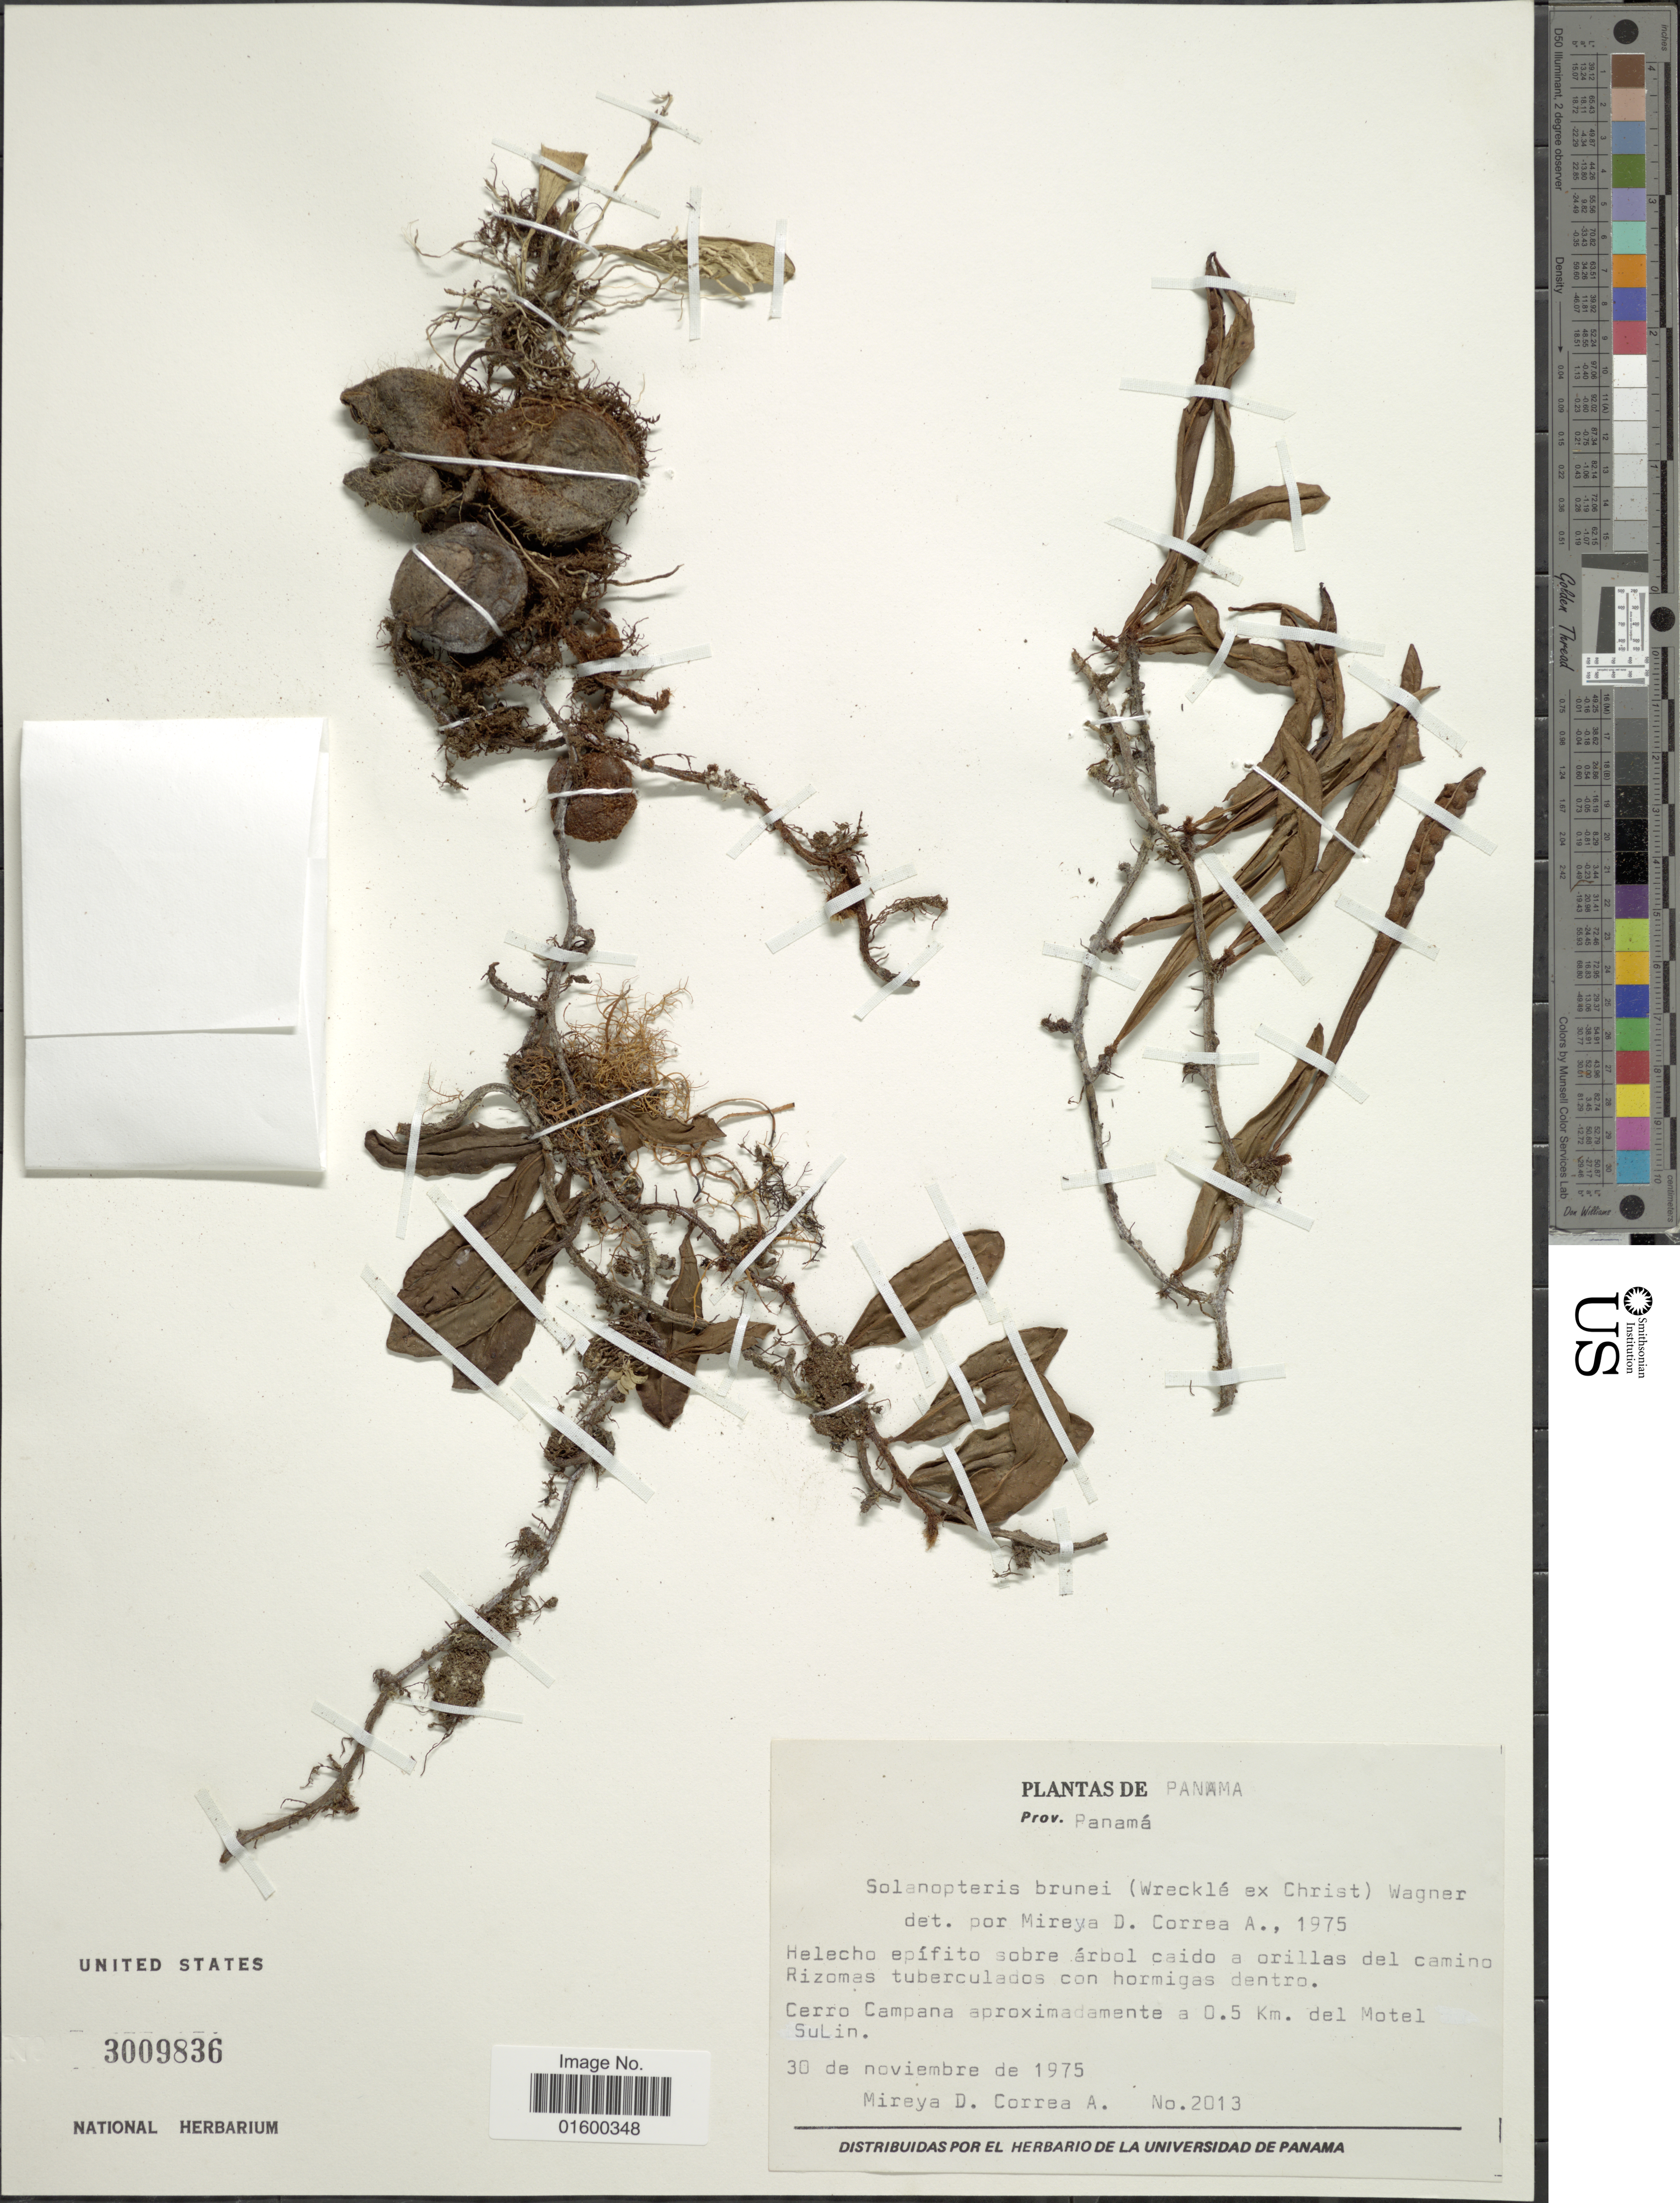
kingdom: Plantae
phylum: Tracheophyta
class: Polypodiopsida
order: Polypodiales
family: Polypodiaceae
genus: Microgramma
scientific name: Microgramma brunei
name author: (Wercklé ex Christ) Lellinger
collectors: M. D. Corrêa-A.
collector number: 2013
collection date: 1975-11-30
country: Panama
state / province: Panamá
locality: Prov. Panama, Cerro Campana aproximadamente a 0.5 km del Motel Sulin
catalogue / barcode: US 3009836